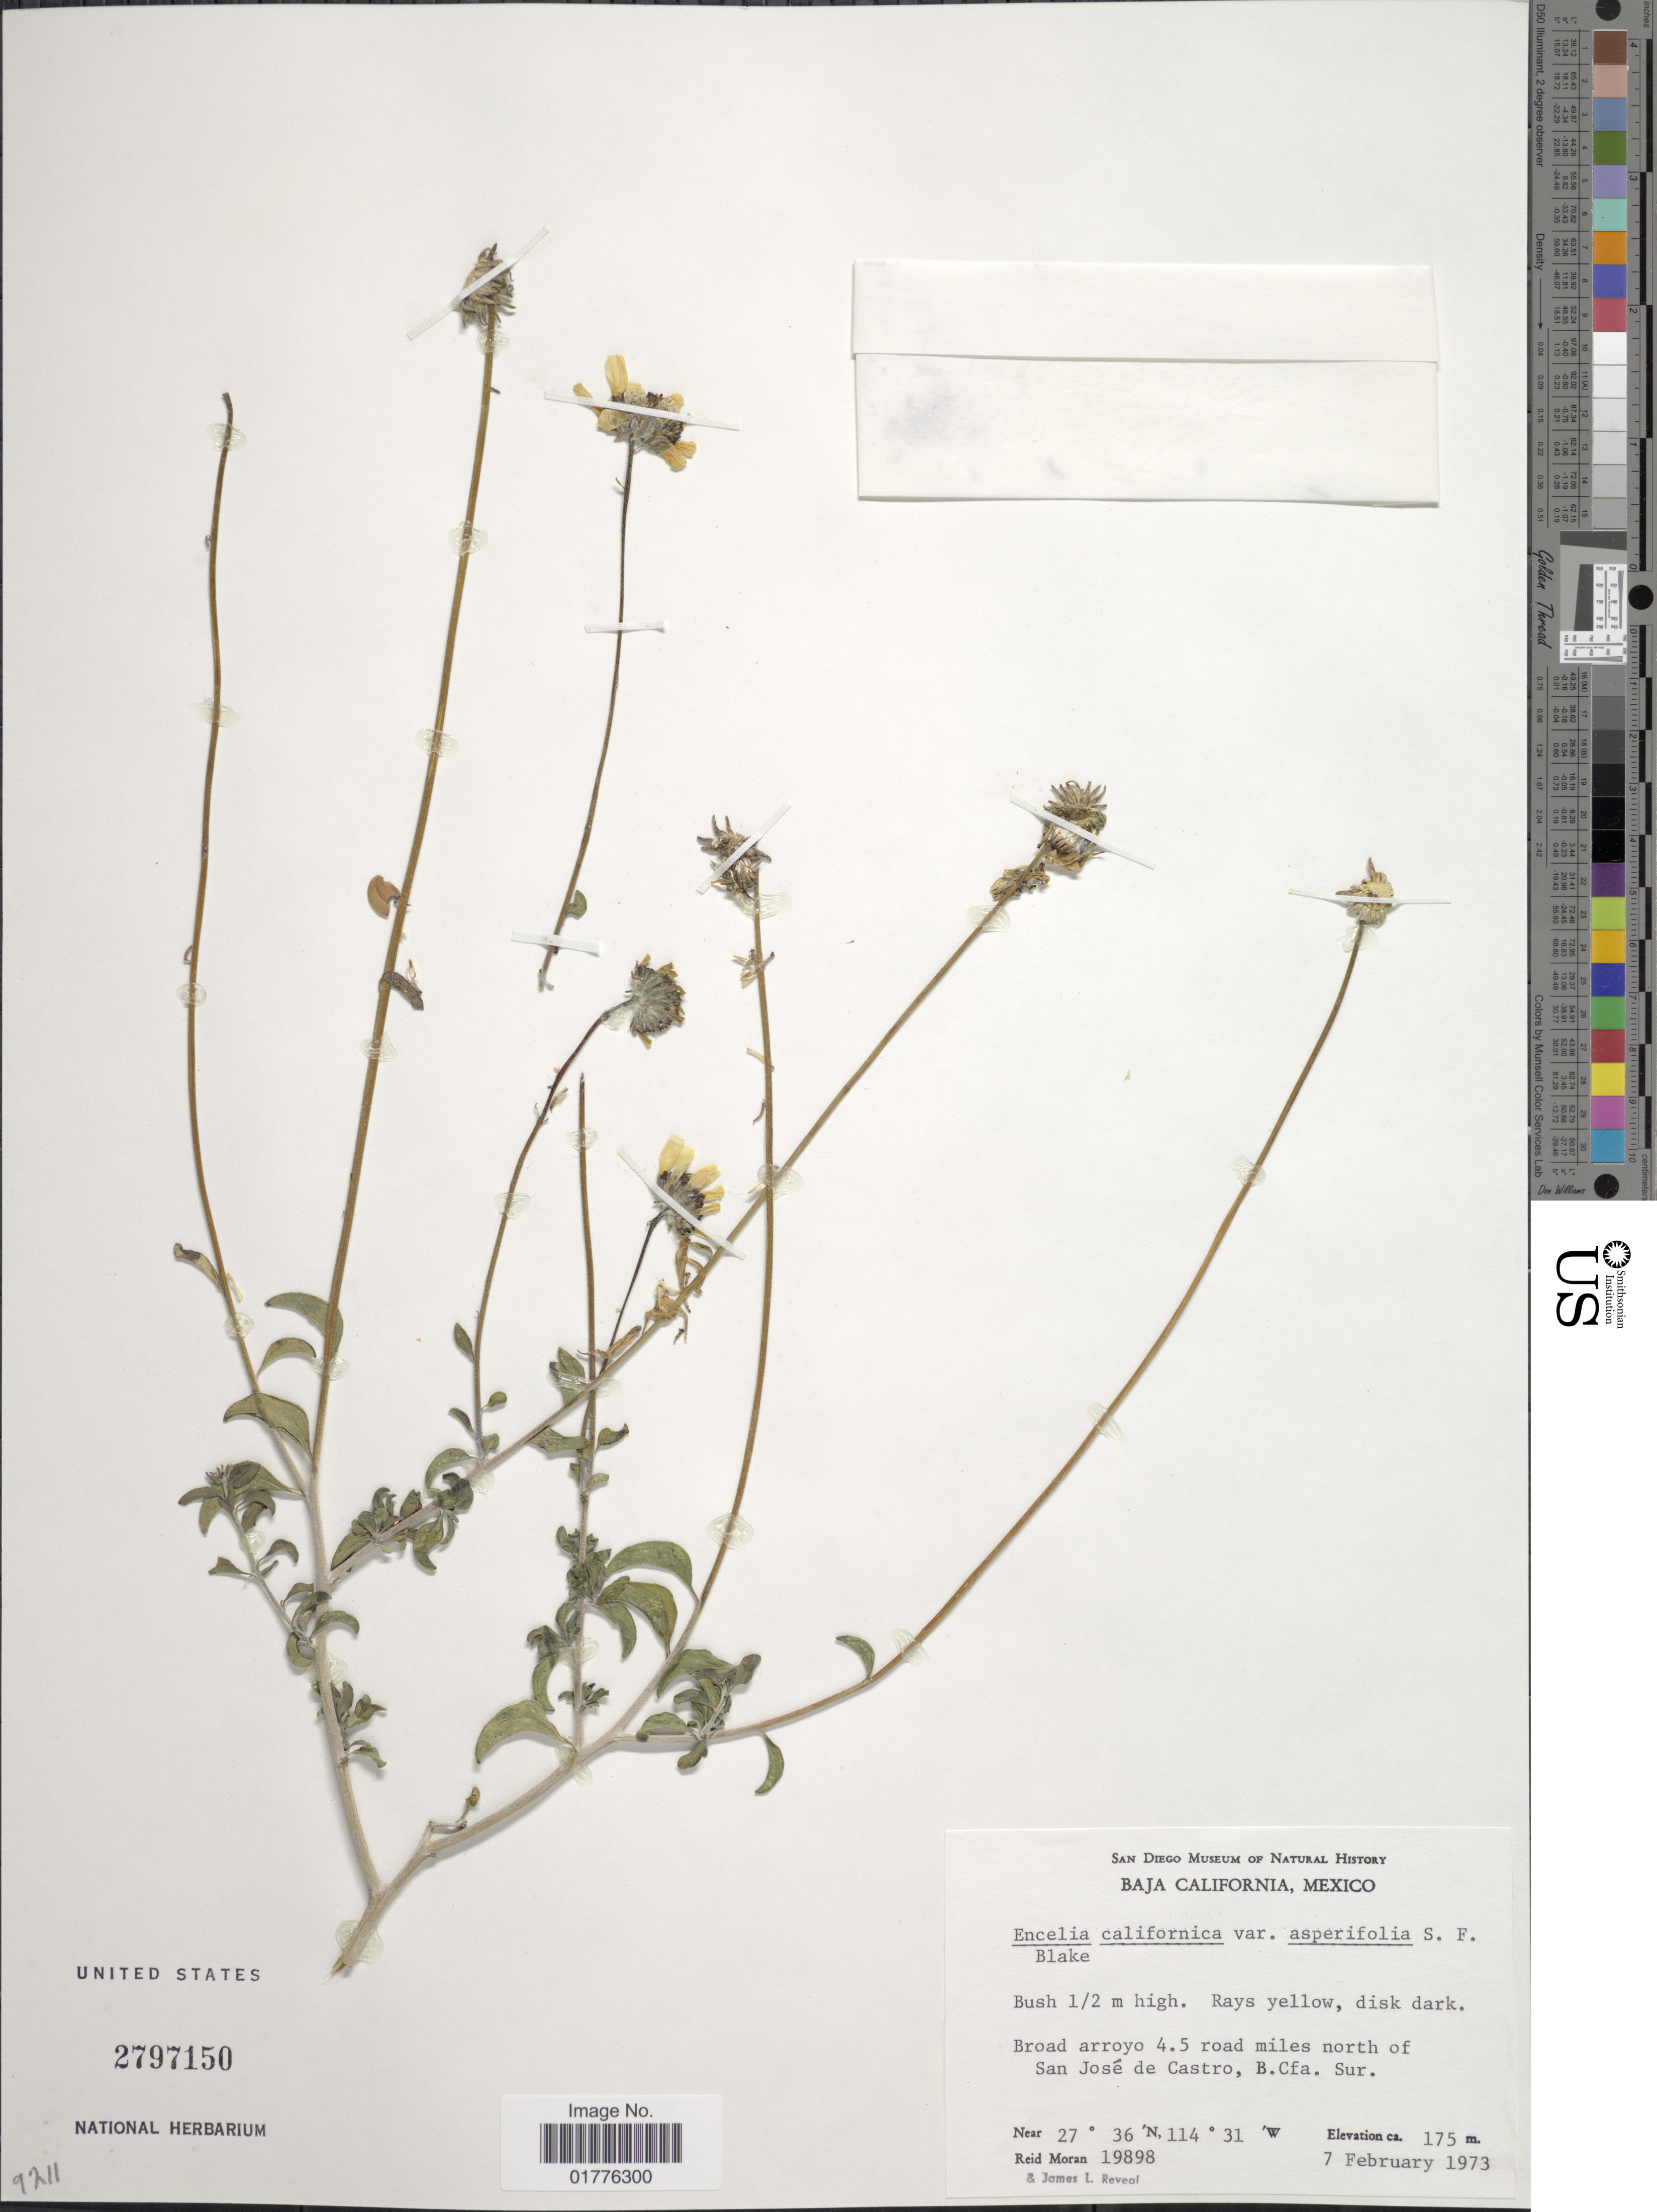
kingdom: Plantae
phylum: Tracheophyta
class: Magnoliopsida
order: Asterales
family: Asteraceae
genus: Encelia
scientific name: Encelia californica var. asperifolia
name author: S.F. Blake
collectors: R. V. Moran & J. L. Reveal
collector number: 19898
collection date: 1973-02-07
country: Mexico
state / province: Baja California Sur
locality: Broad arroyo 4.5 road miles north of San Jose de Castro, B. Cfa. Sur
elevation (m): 175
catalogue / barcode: US 2797150